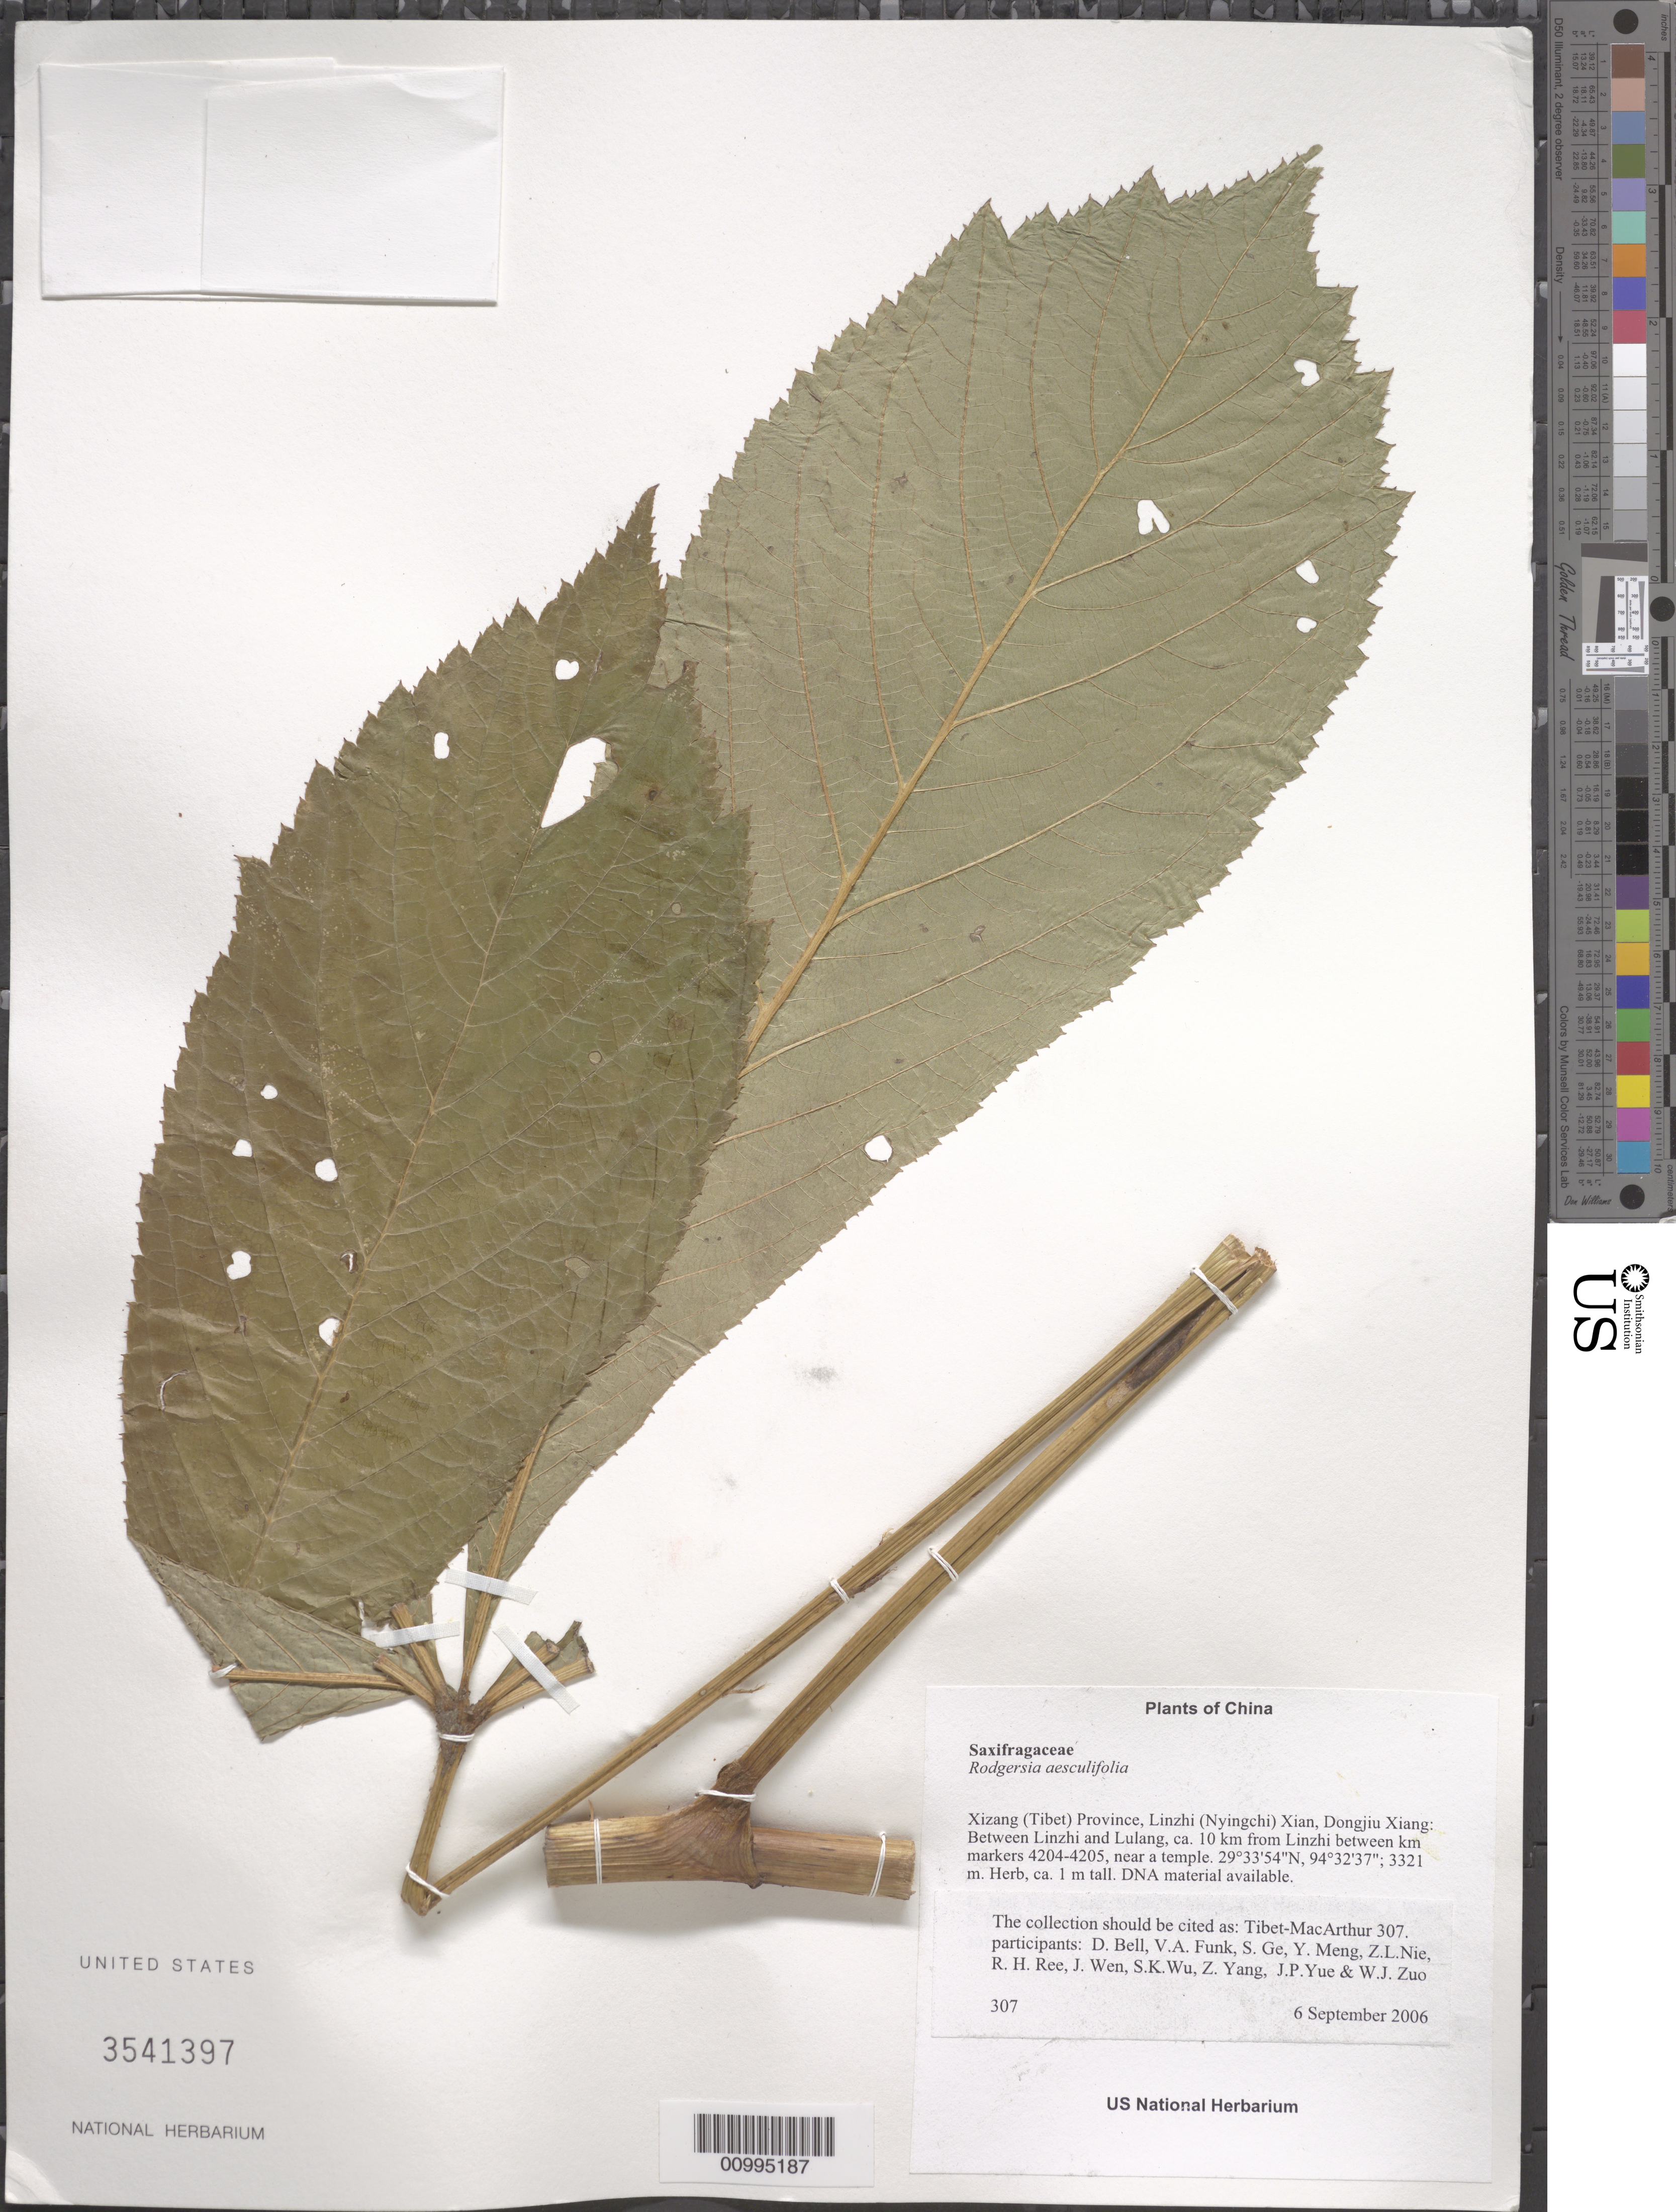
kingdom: Plantae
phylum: Tracheophyta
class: Magnoliopsida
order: Saxifragales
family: Saxifragaceae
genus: Rodgersia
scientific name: Rodgersia aesculifolia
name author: Batalin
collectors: Tibet-MacArthur, D. A. Bell, V. Funk, S. Ge, Y. Meng, Z. Nie, R. Ree, J. Wen, S. K. Wu, Z. Yang, J. Yue & W. Zuo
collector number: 307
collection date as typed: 06 Sep 2006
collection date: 2006-09-06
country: China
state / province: Xizang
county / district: Linzhi (Nyingchi) Xian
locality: Dongjiu Xiang. Between Linzhi and Lulang, ca. 10 km from Linzhi between km markers 4204-4205, near a temple.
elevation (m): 3321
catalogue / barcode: US 3541397